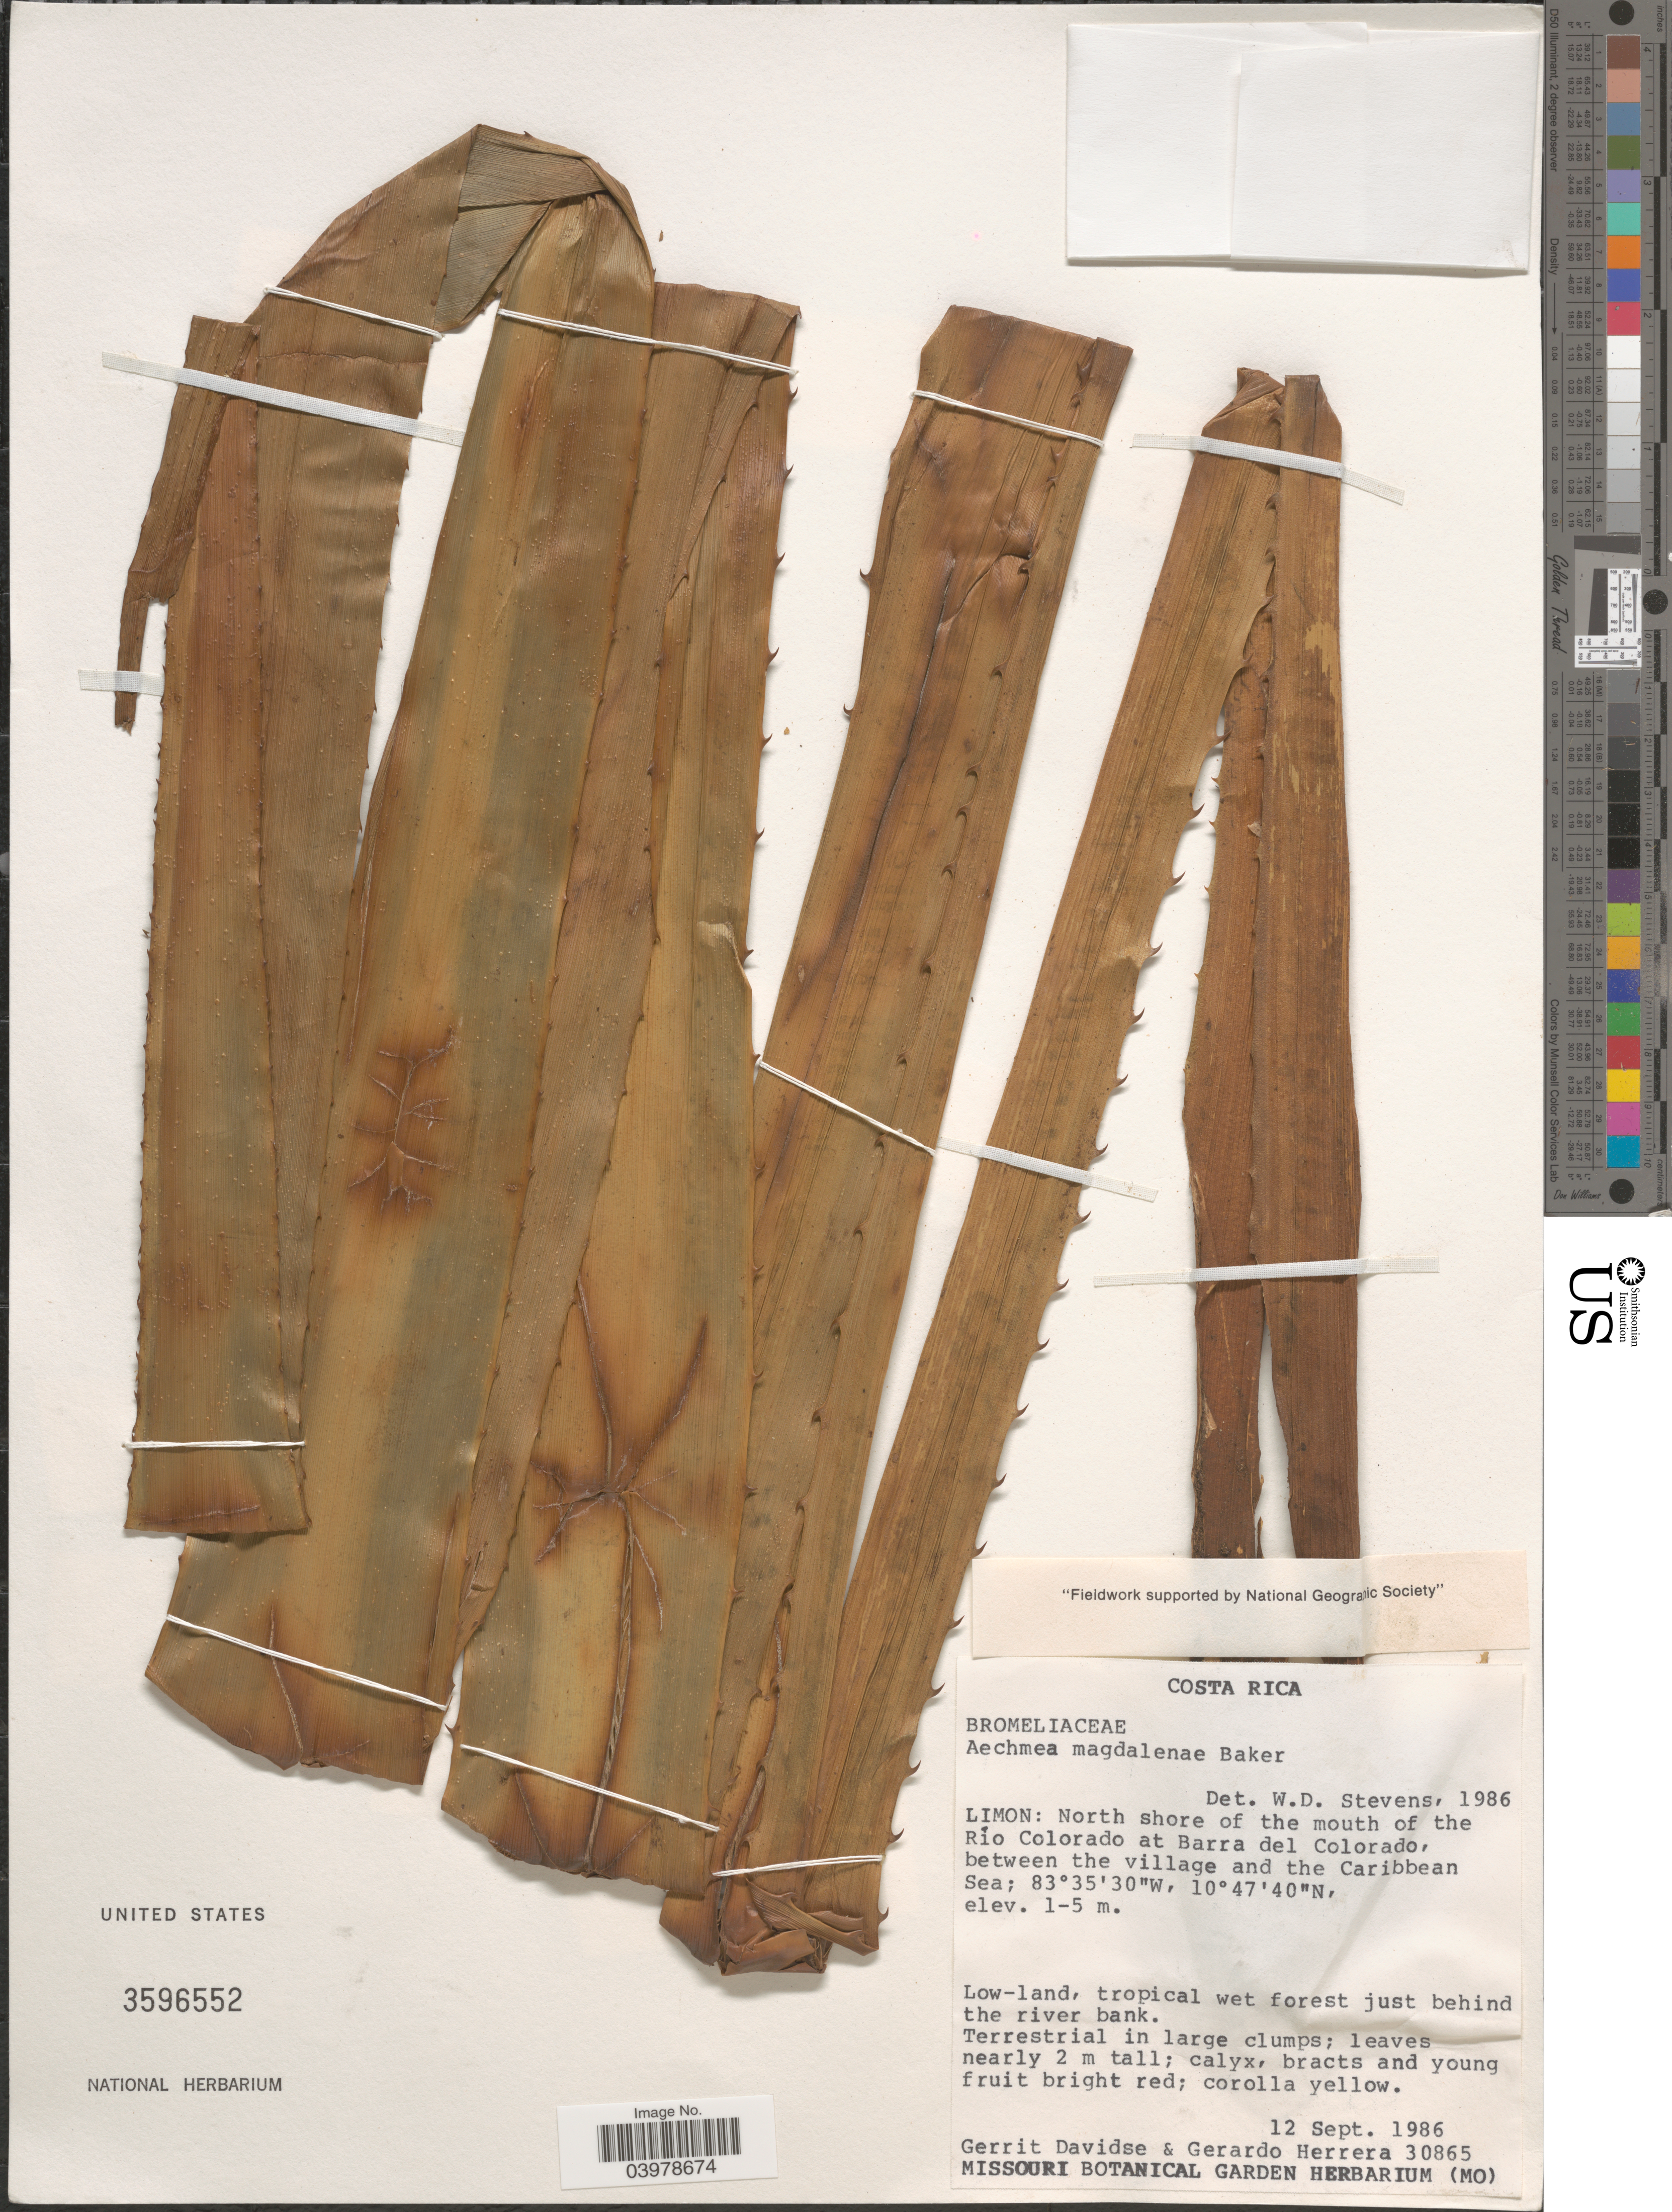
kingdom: Plantae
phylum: Tracheophyta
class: Liliopsida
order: Poales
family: Bromeliaceae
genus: Aechmea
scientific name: Aechmea magdalenae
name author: (André) André ex Baker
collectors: G. Davidse & G. Herrera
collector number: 30865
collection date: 1986-09-12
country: Costa Rica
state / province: Limón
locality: North shore of the mouth of the Río Colorado at Barra del Colorado, between the village and the Caribbean Sea.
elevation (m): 1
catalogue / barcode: US 3596552